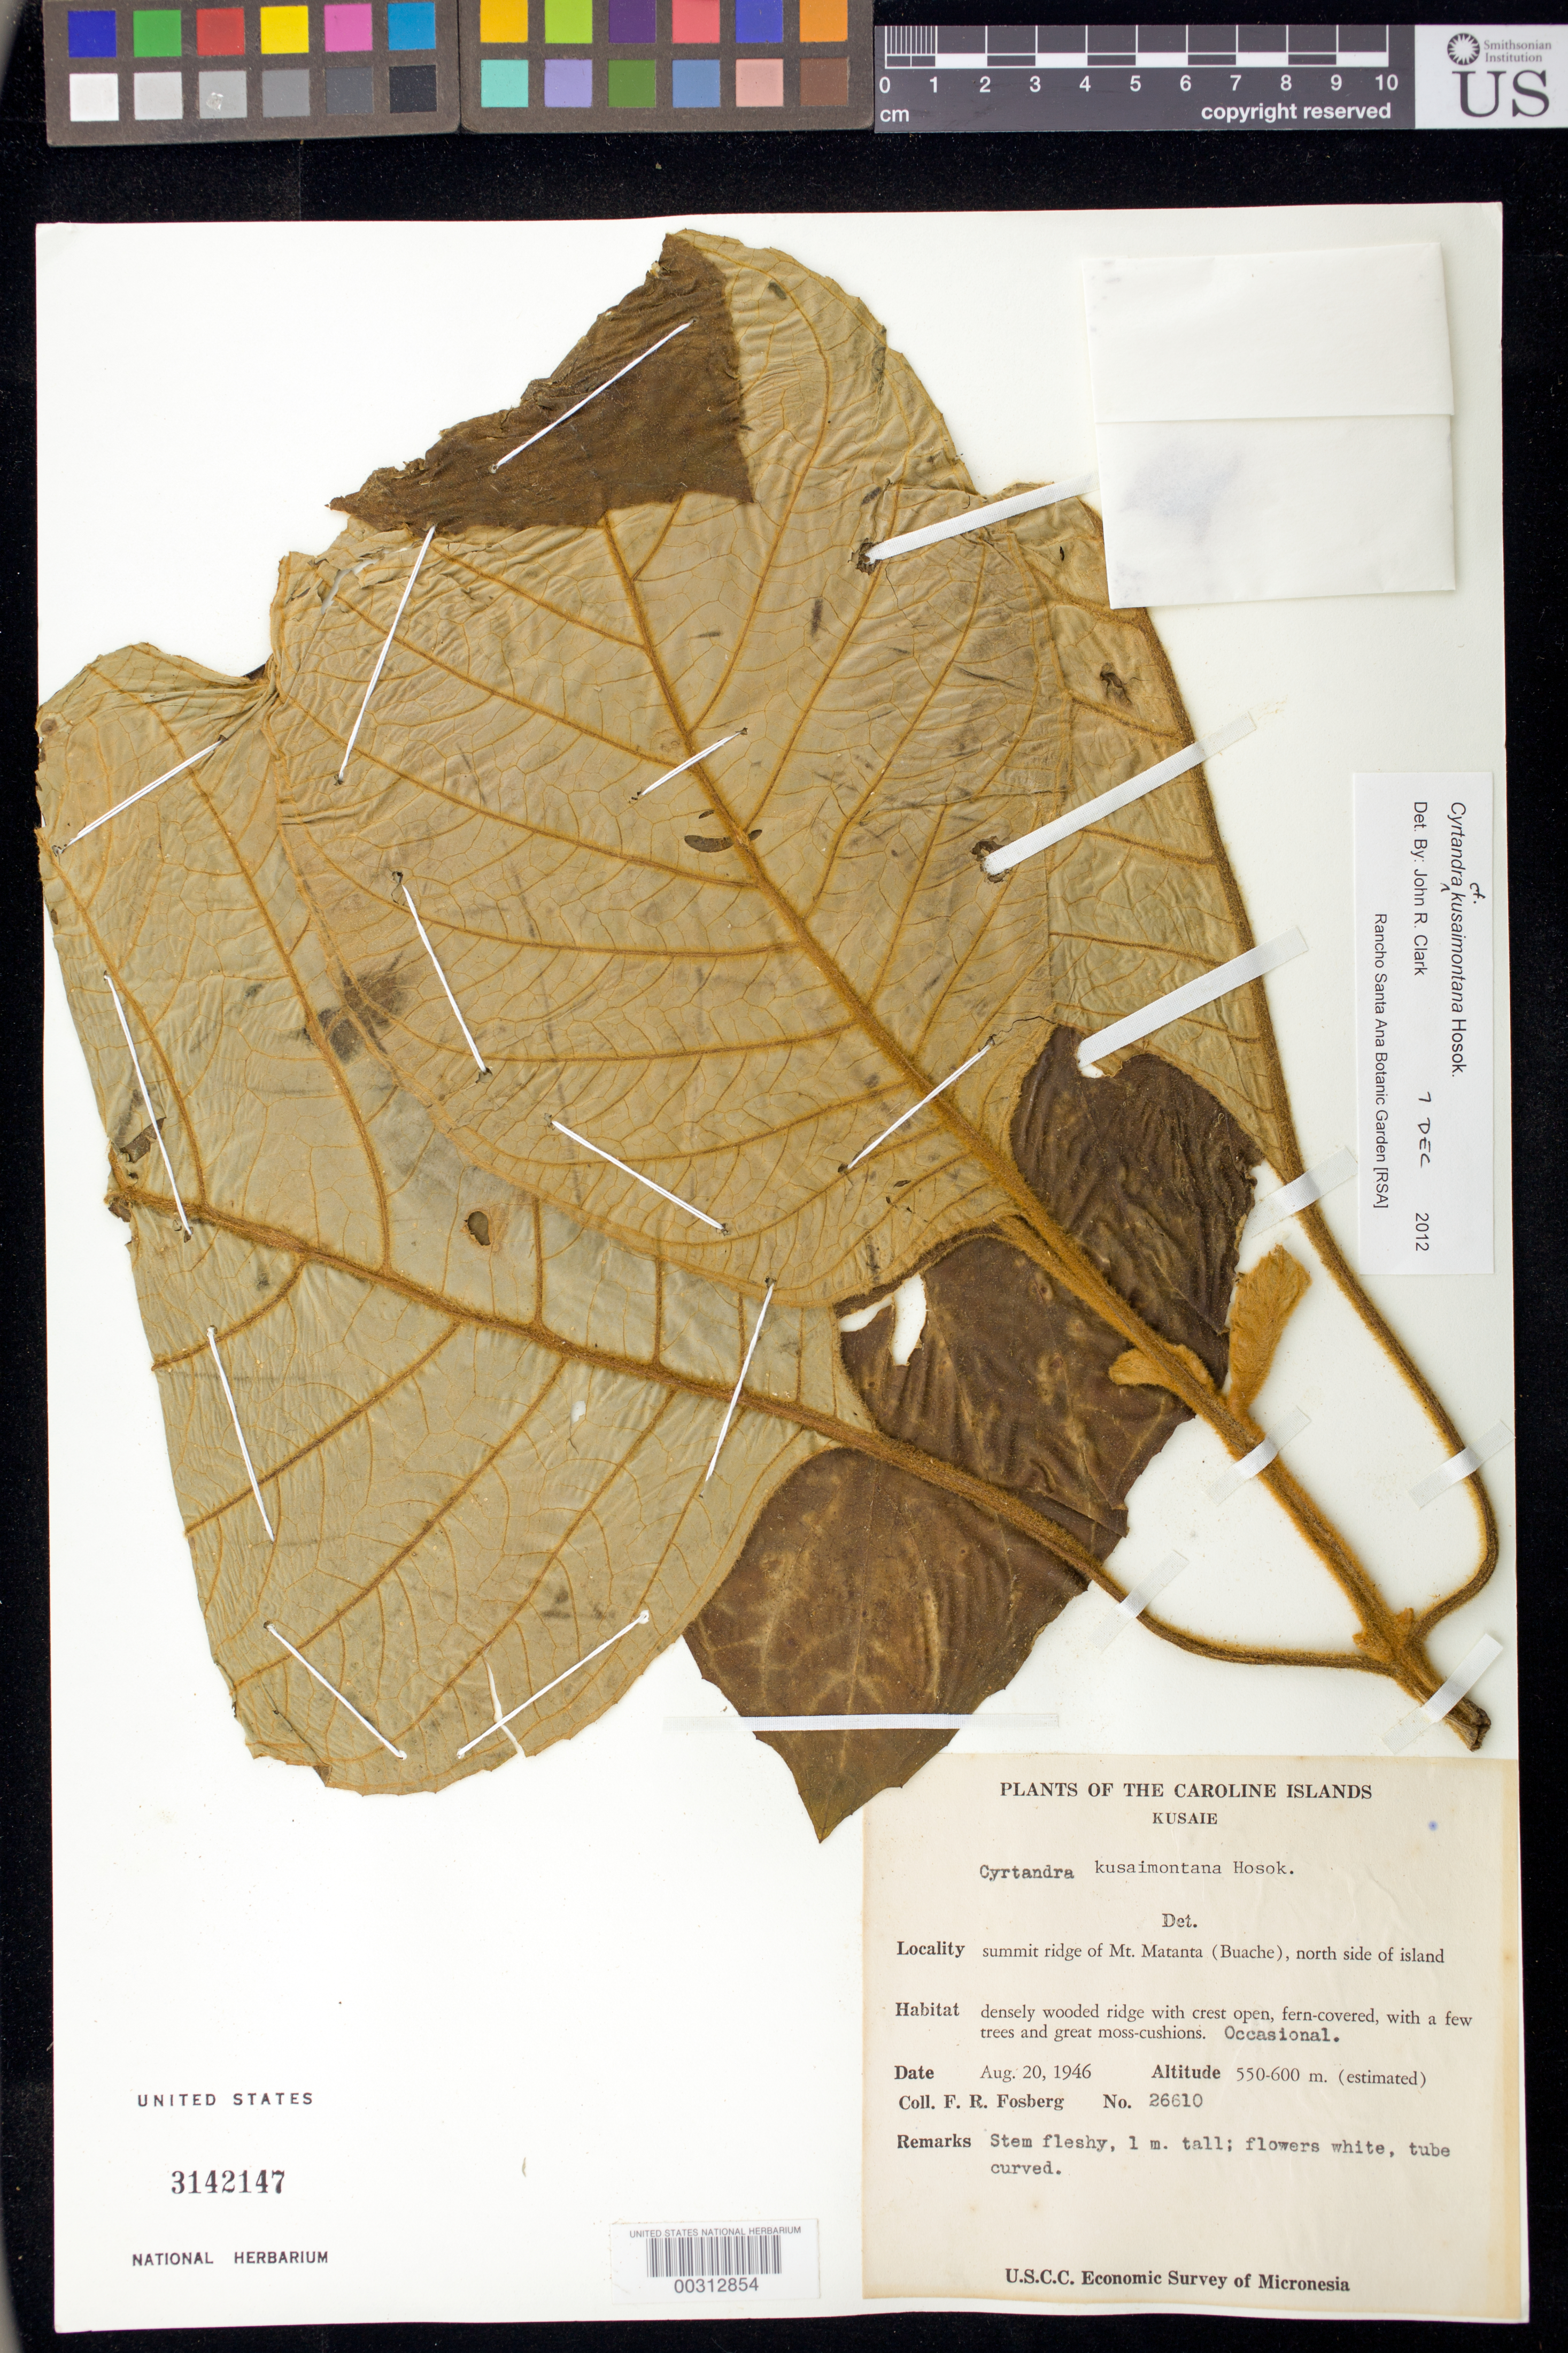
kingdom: Plantae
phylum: Tracheophyta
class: Magnoliopsida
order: Lamiales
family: Gesneriaceae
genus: Cyrtandra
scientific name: Cyrtandra kusaimontana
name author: Hosok.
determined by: Clark, J. R.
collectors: F. R. Fosberg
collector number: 26610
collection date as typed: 20 Aug 1946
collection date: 1946-08-20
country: Palau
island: Kusaie I.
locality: Mt matanta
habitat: Wooded ridge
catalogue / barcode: US 3142147